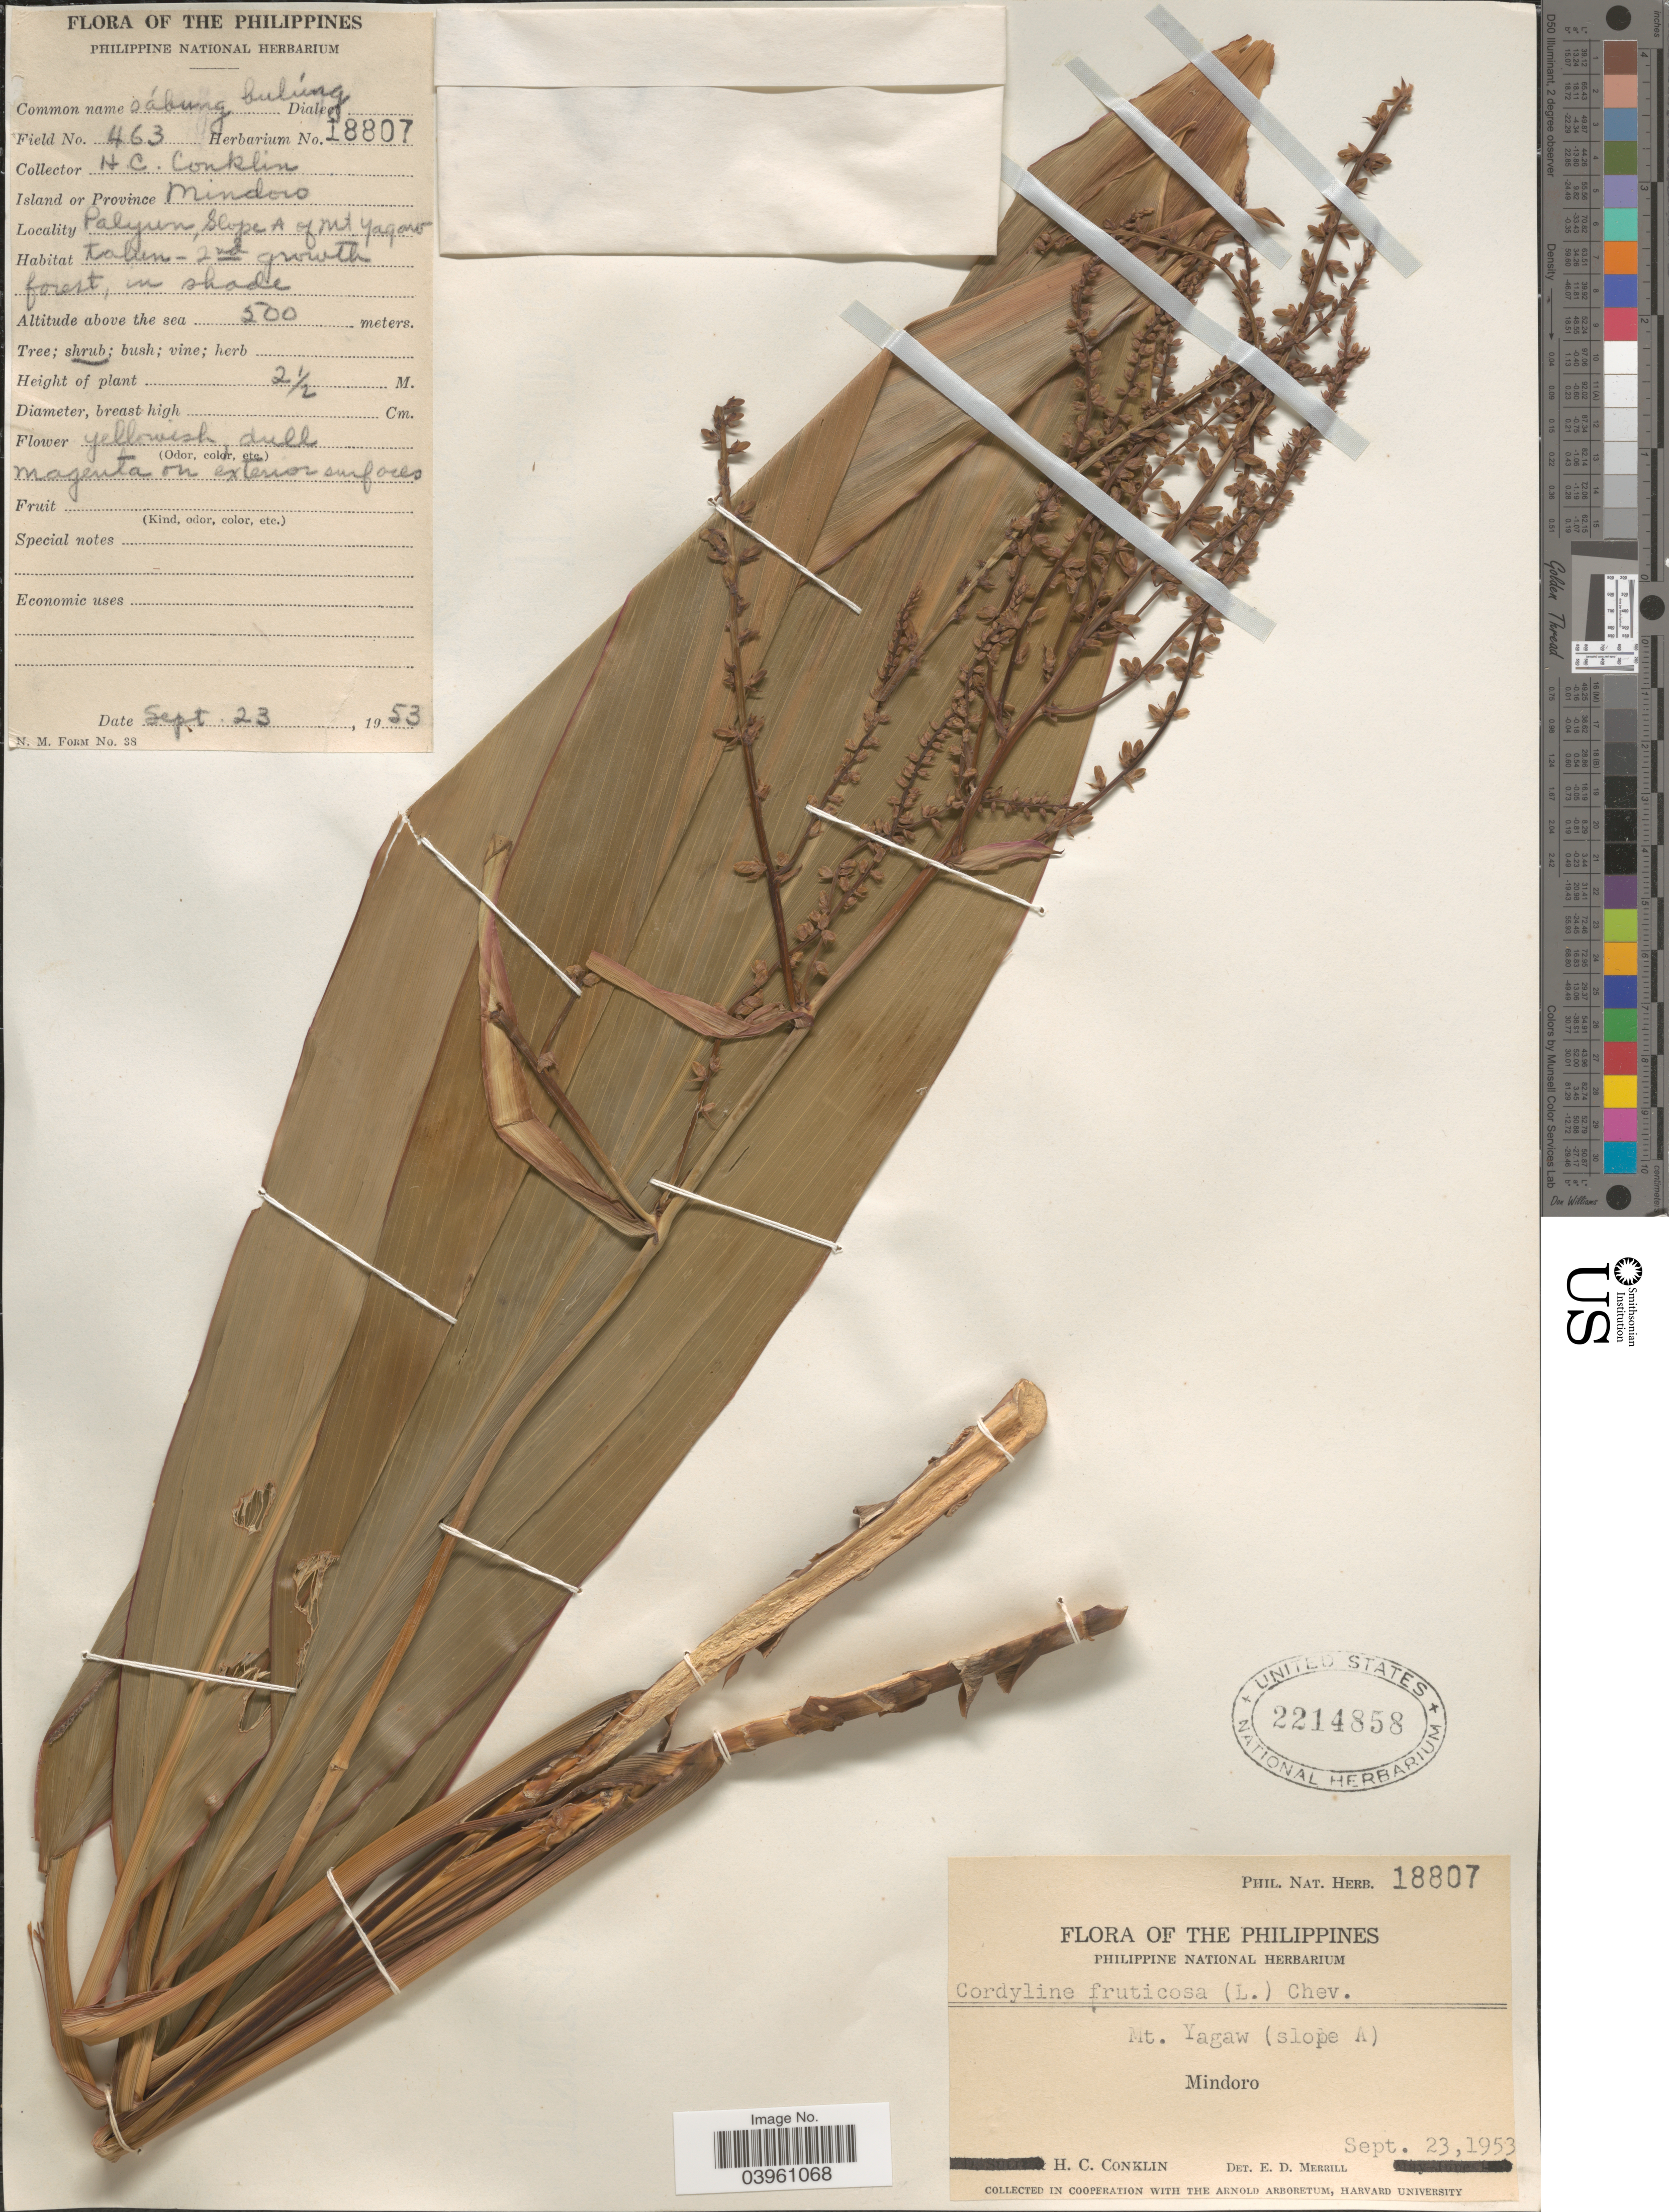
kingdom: Plantae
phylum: Tracheophyta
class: Liliopsida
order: Asparagales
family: Asparagaceae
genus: Taetsia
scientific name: Taetsia terminalis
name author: W. Wight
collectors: H. Conklin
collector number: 463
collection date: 1953-09-23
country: Philippines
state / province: Mimaropa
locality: Island or Province Mindoro. Palyun, Slope A of Mt. Yagaw.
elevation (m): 500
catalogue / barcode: US 2214858